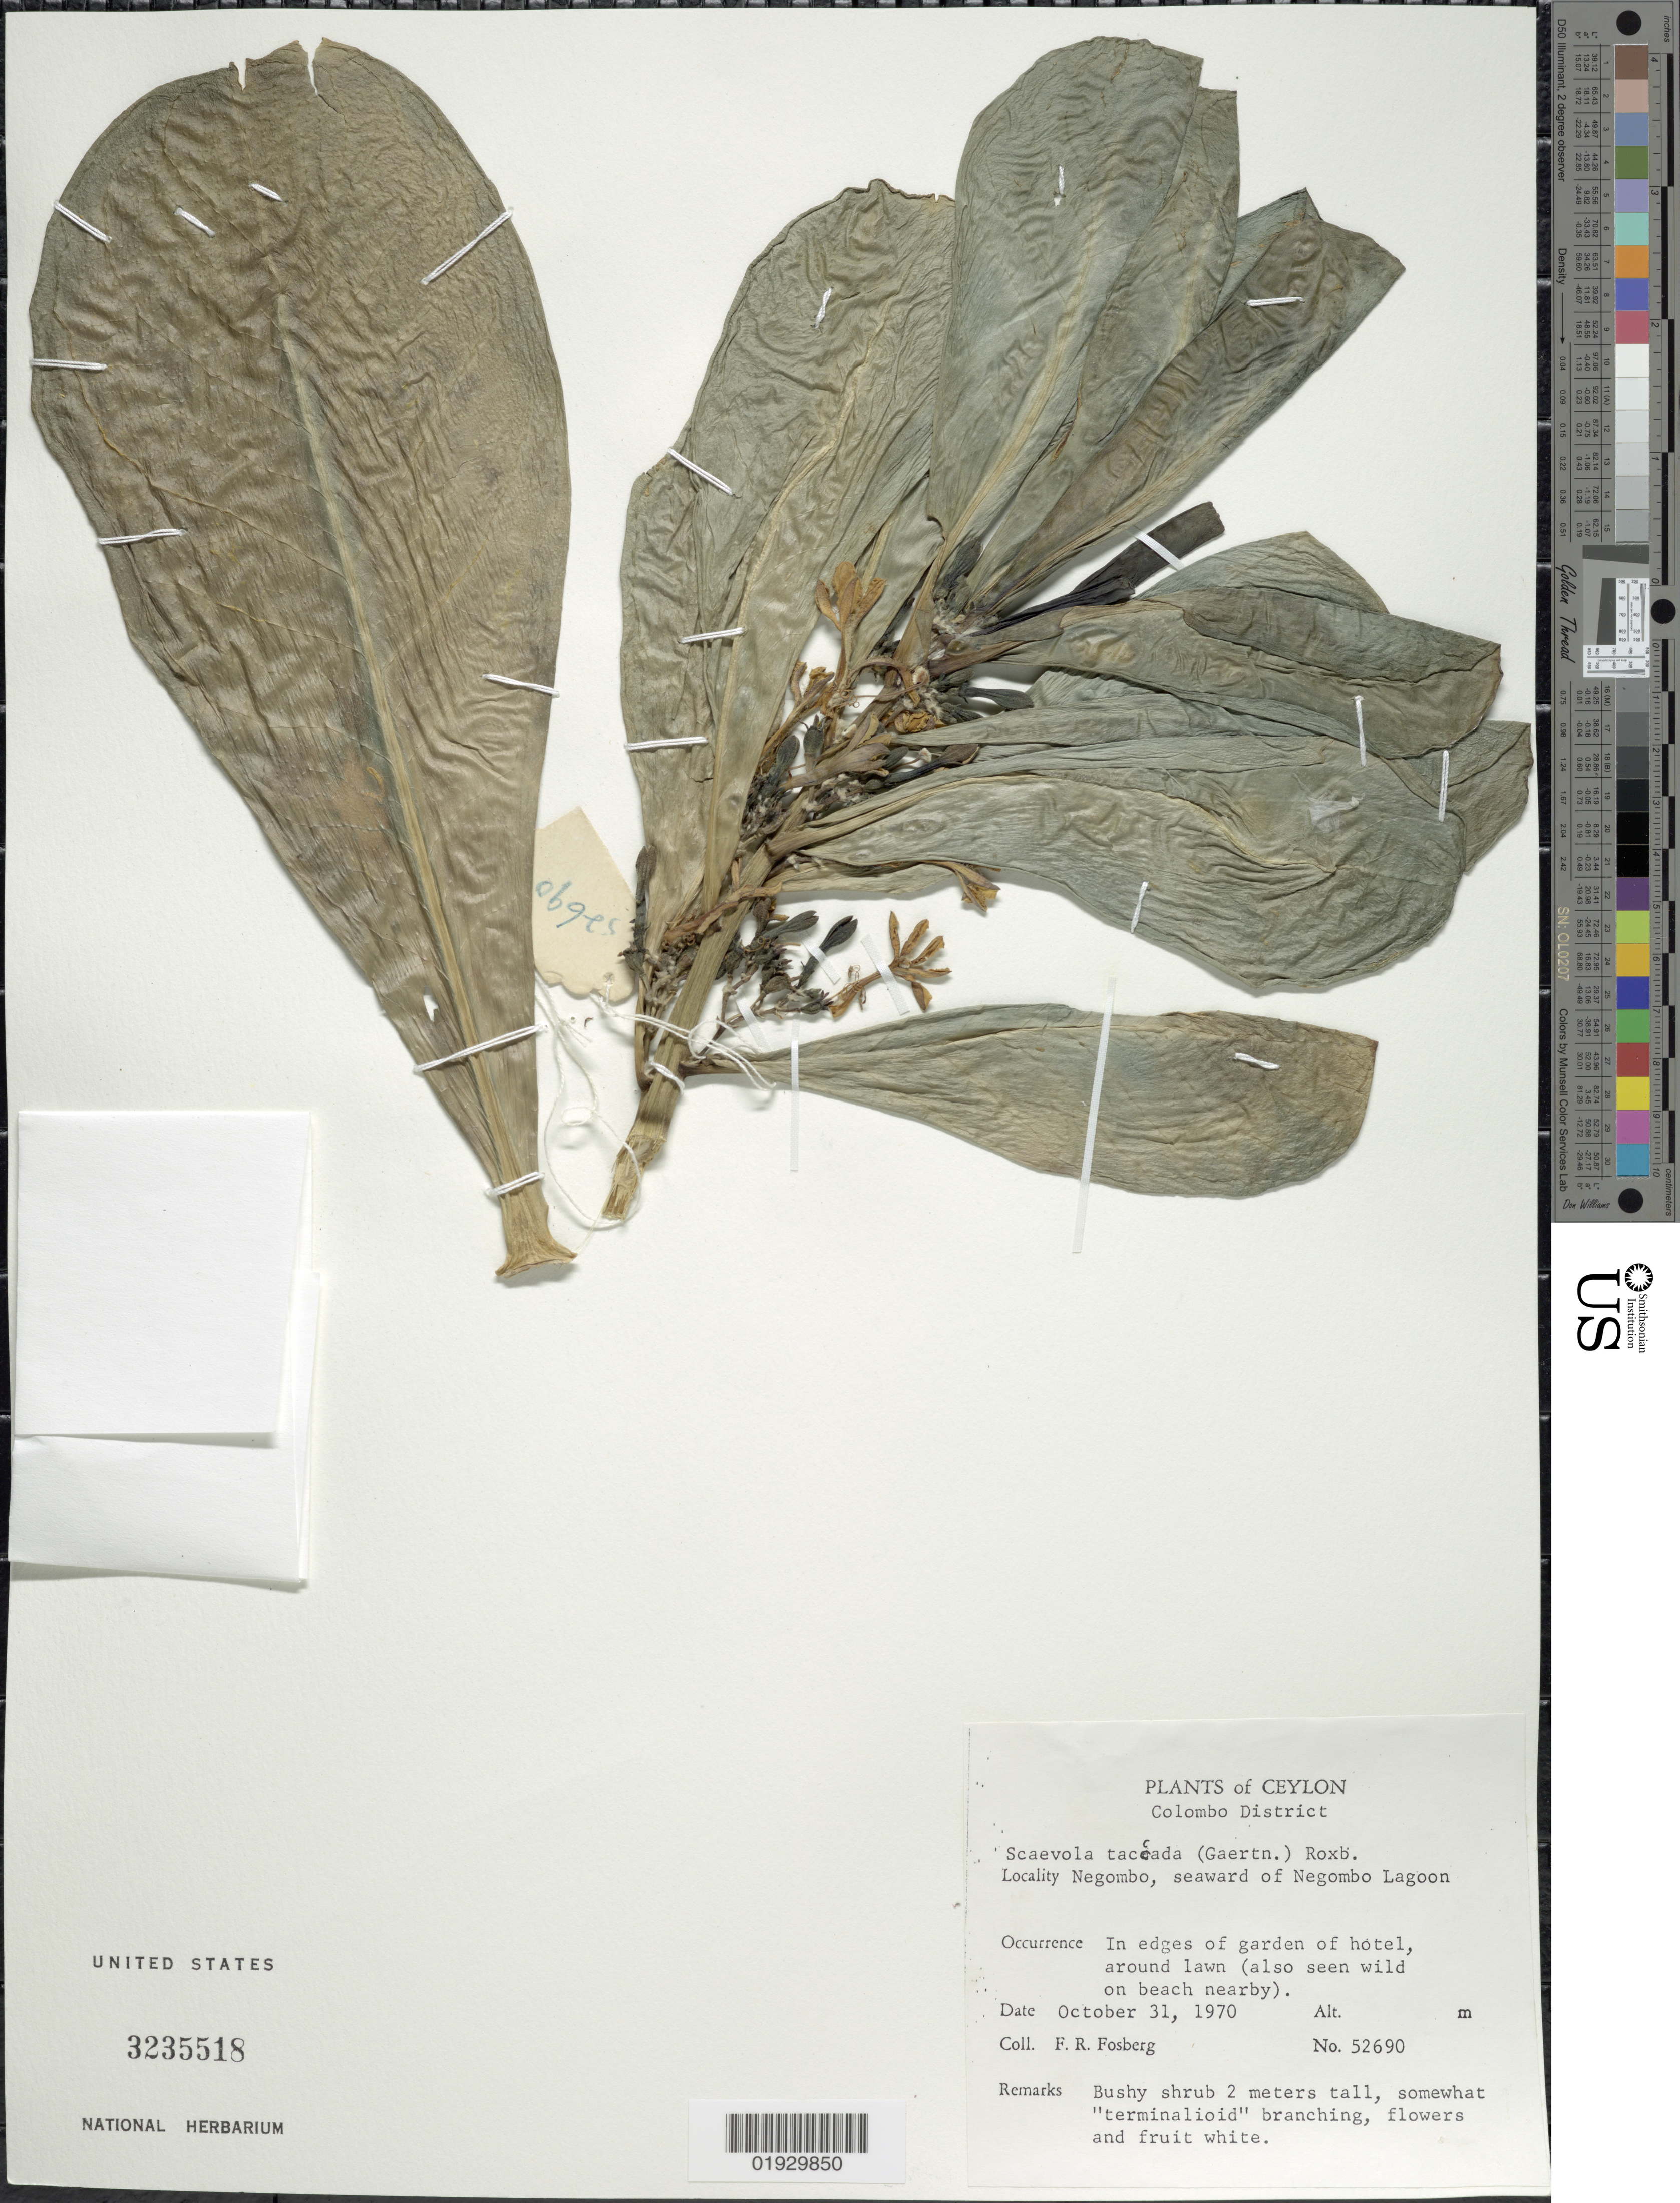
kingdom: Plantae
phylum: Tracheophyta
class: Magnoliopsida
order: Asterales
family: Goodeniaceae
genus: Scaevola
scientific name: Scaevola taccada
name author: (Gaertn.) Roxb.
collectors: F. R. Fosberg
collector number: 52690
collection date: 1970-10-31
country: Sri Lanka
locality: Ceylon. Colombo District. Negombo, seaward of Negombo Lagoon.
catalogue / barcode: US 3235518